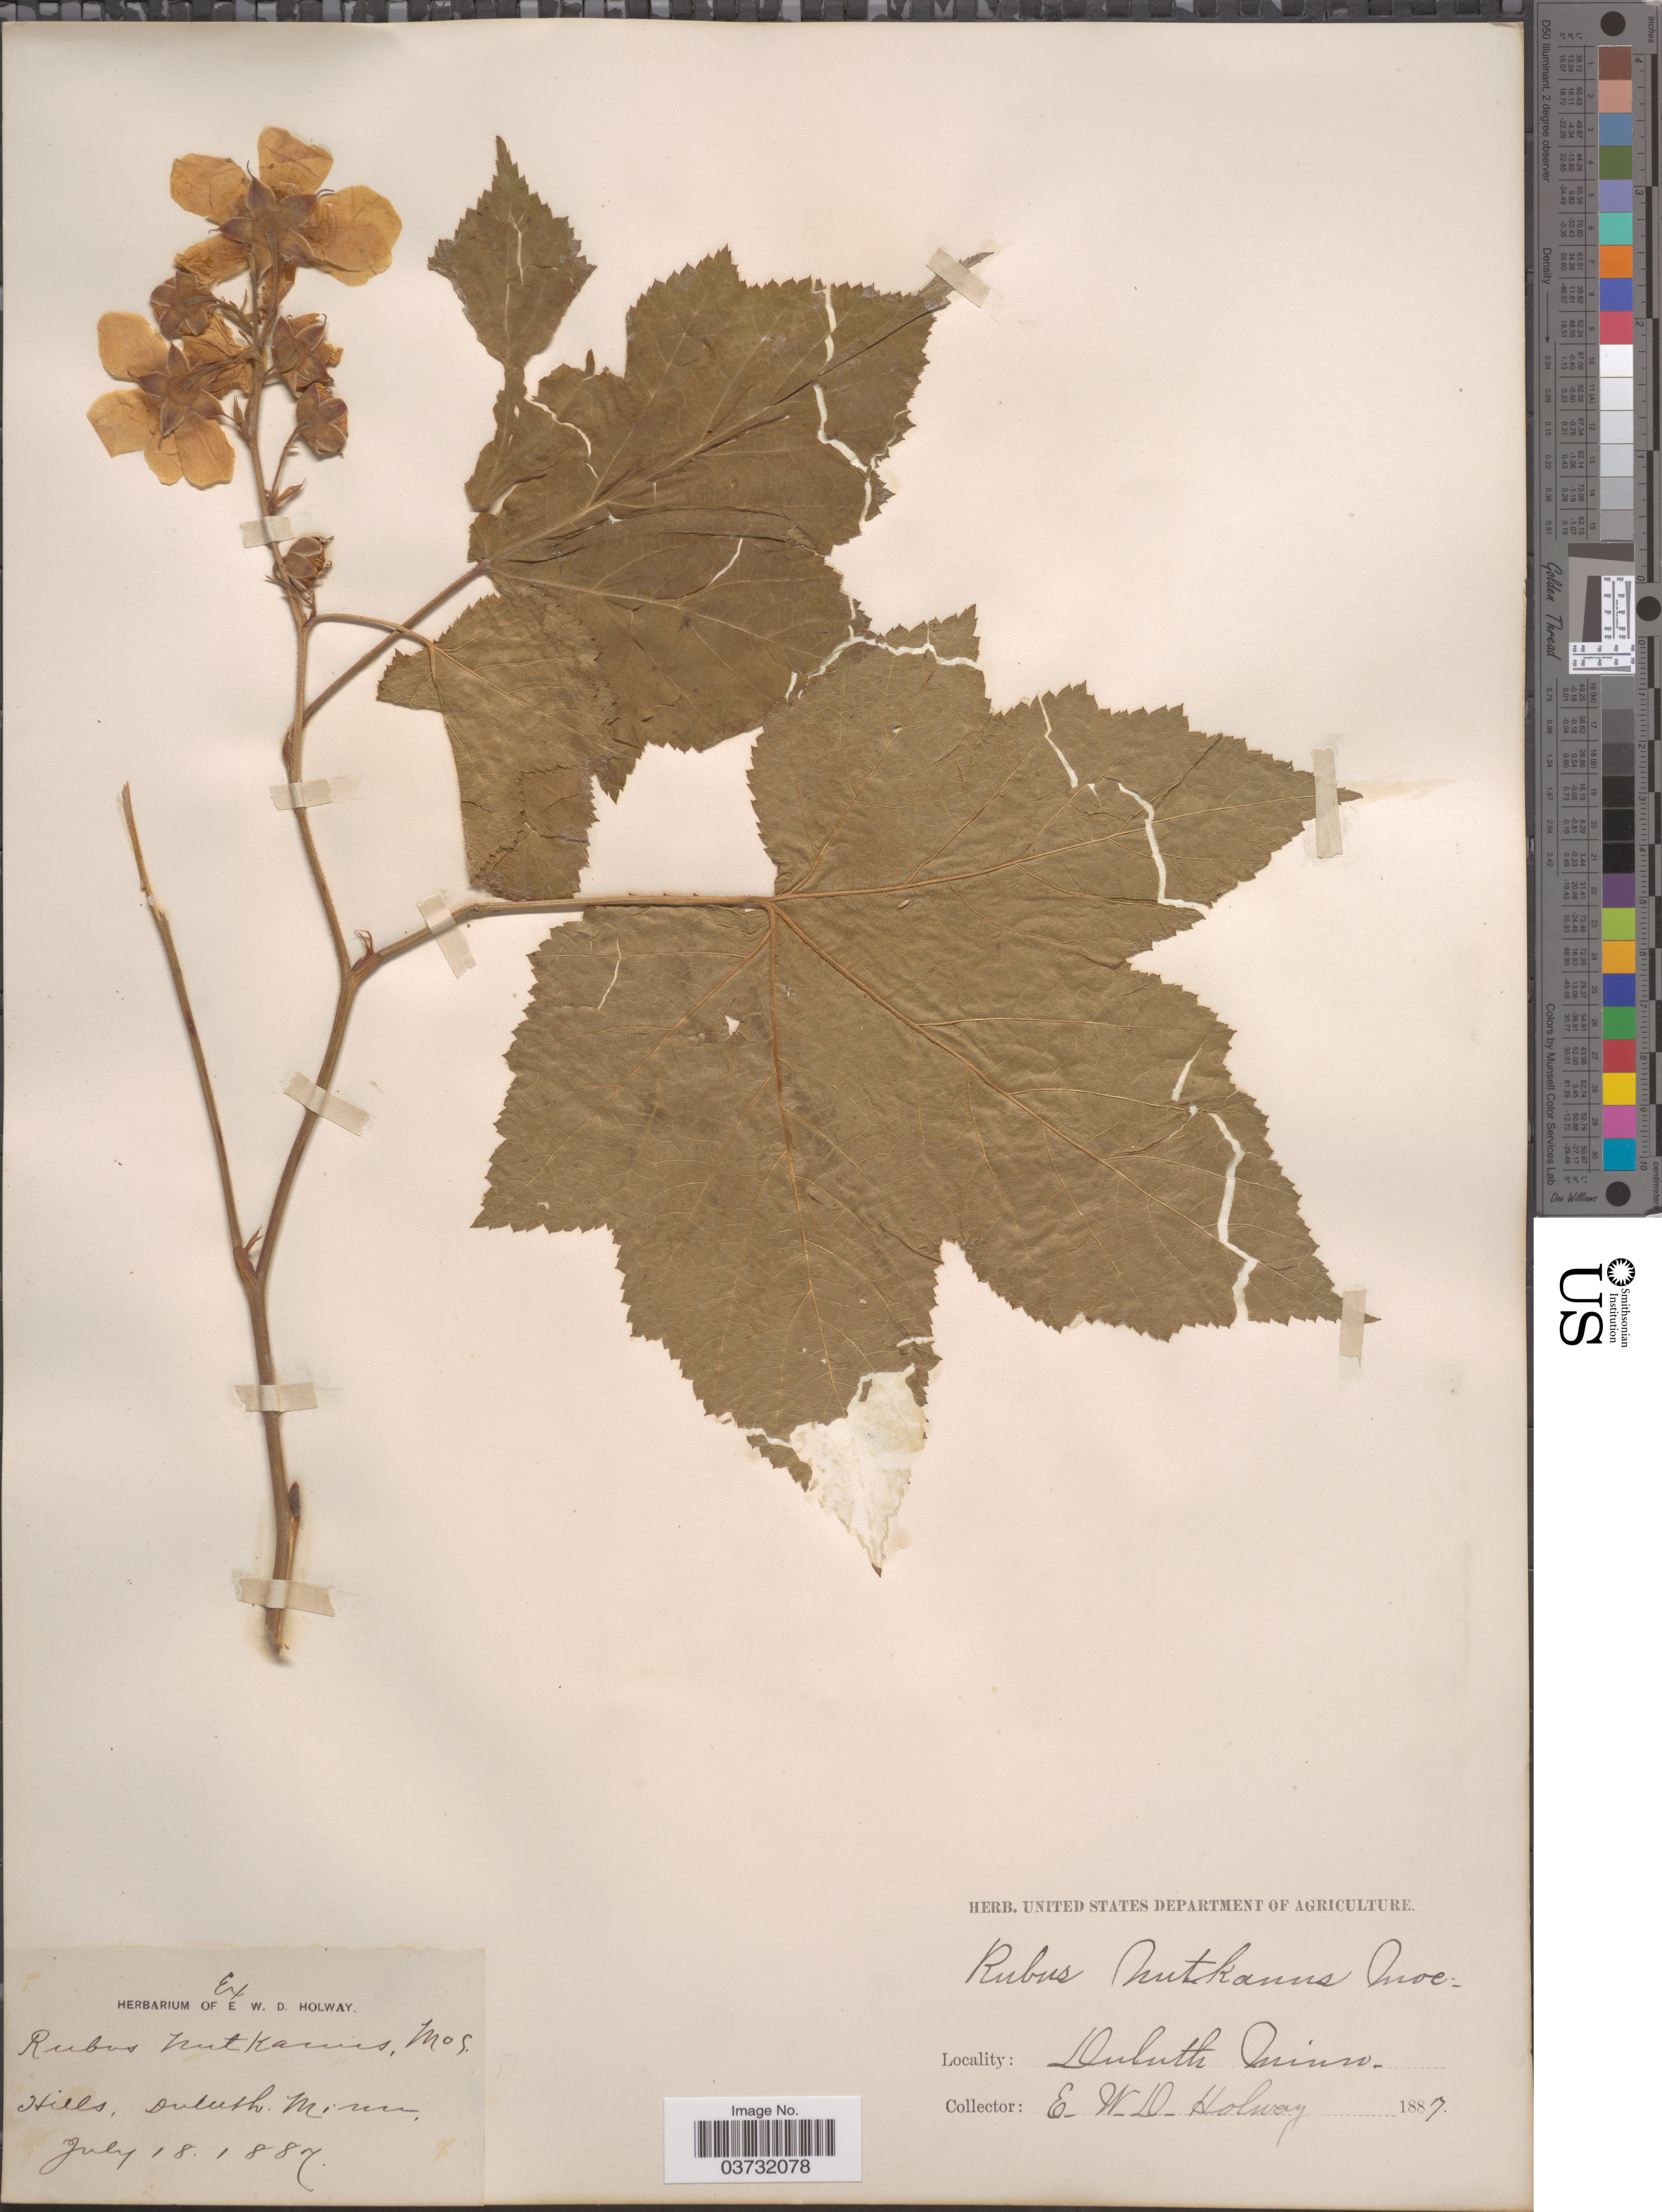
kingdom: Plantae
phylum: Tracheophyta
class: Magnoliopsida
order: Rosales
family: Rosaceae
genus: Rubus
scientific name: Rubus parviflorus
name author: Nutt.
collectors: E. W. D. Holway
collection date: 1887-07-18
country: United States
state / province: Minnesota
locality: Duluth.